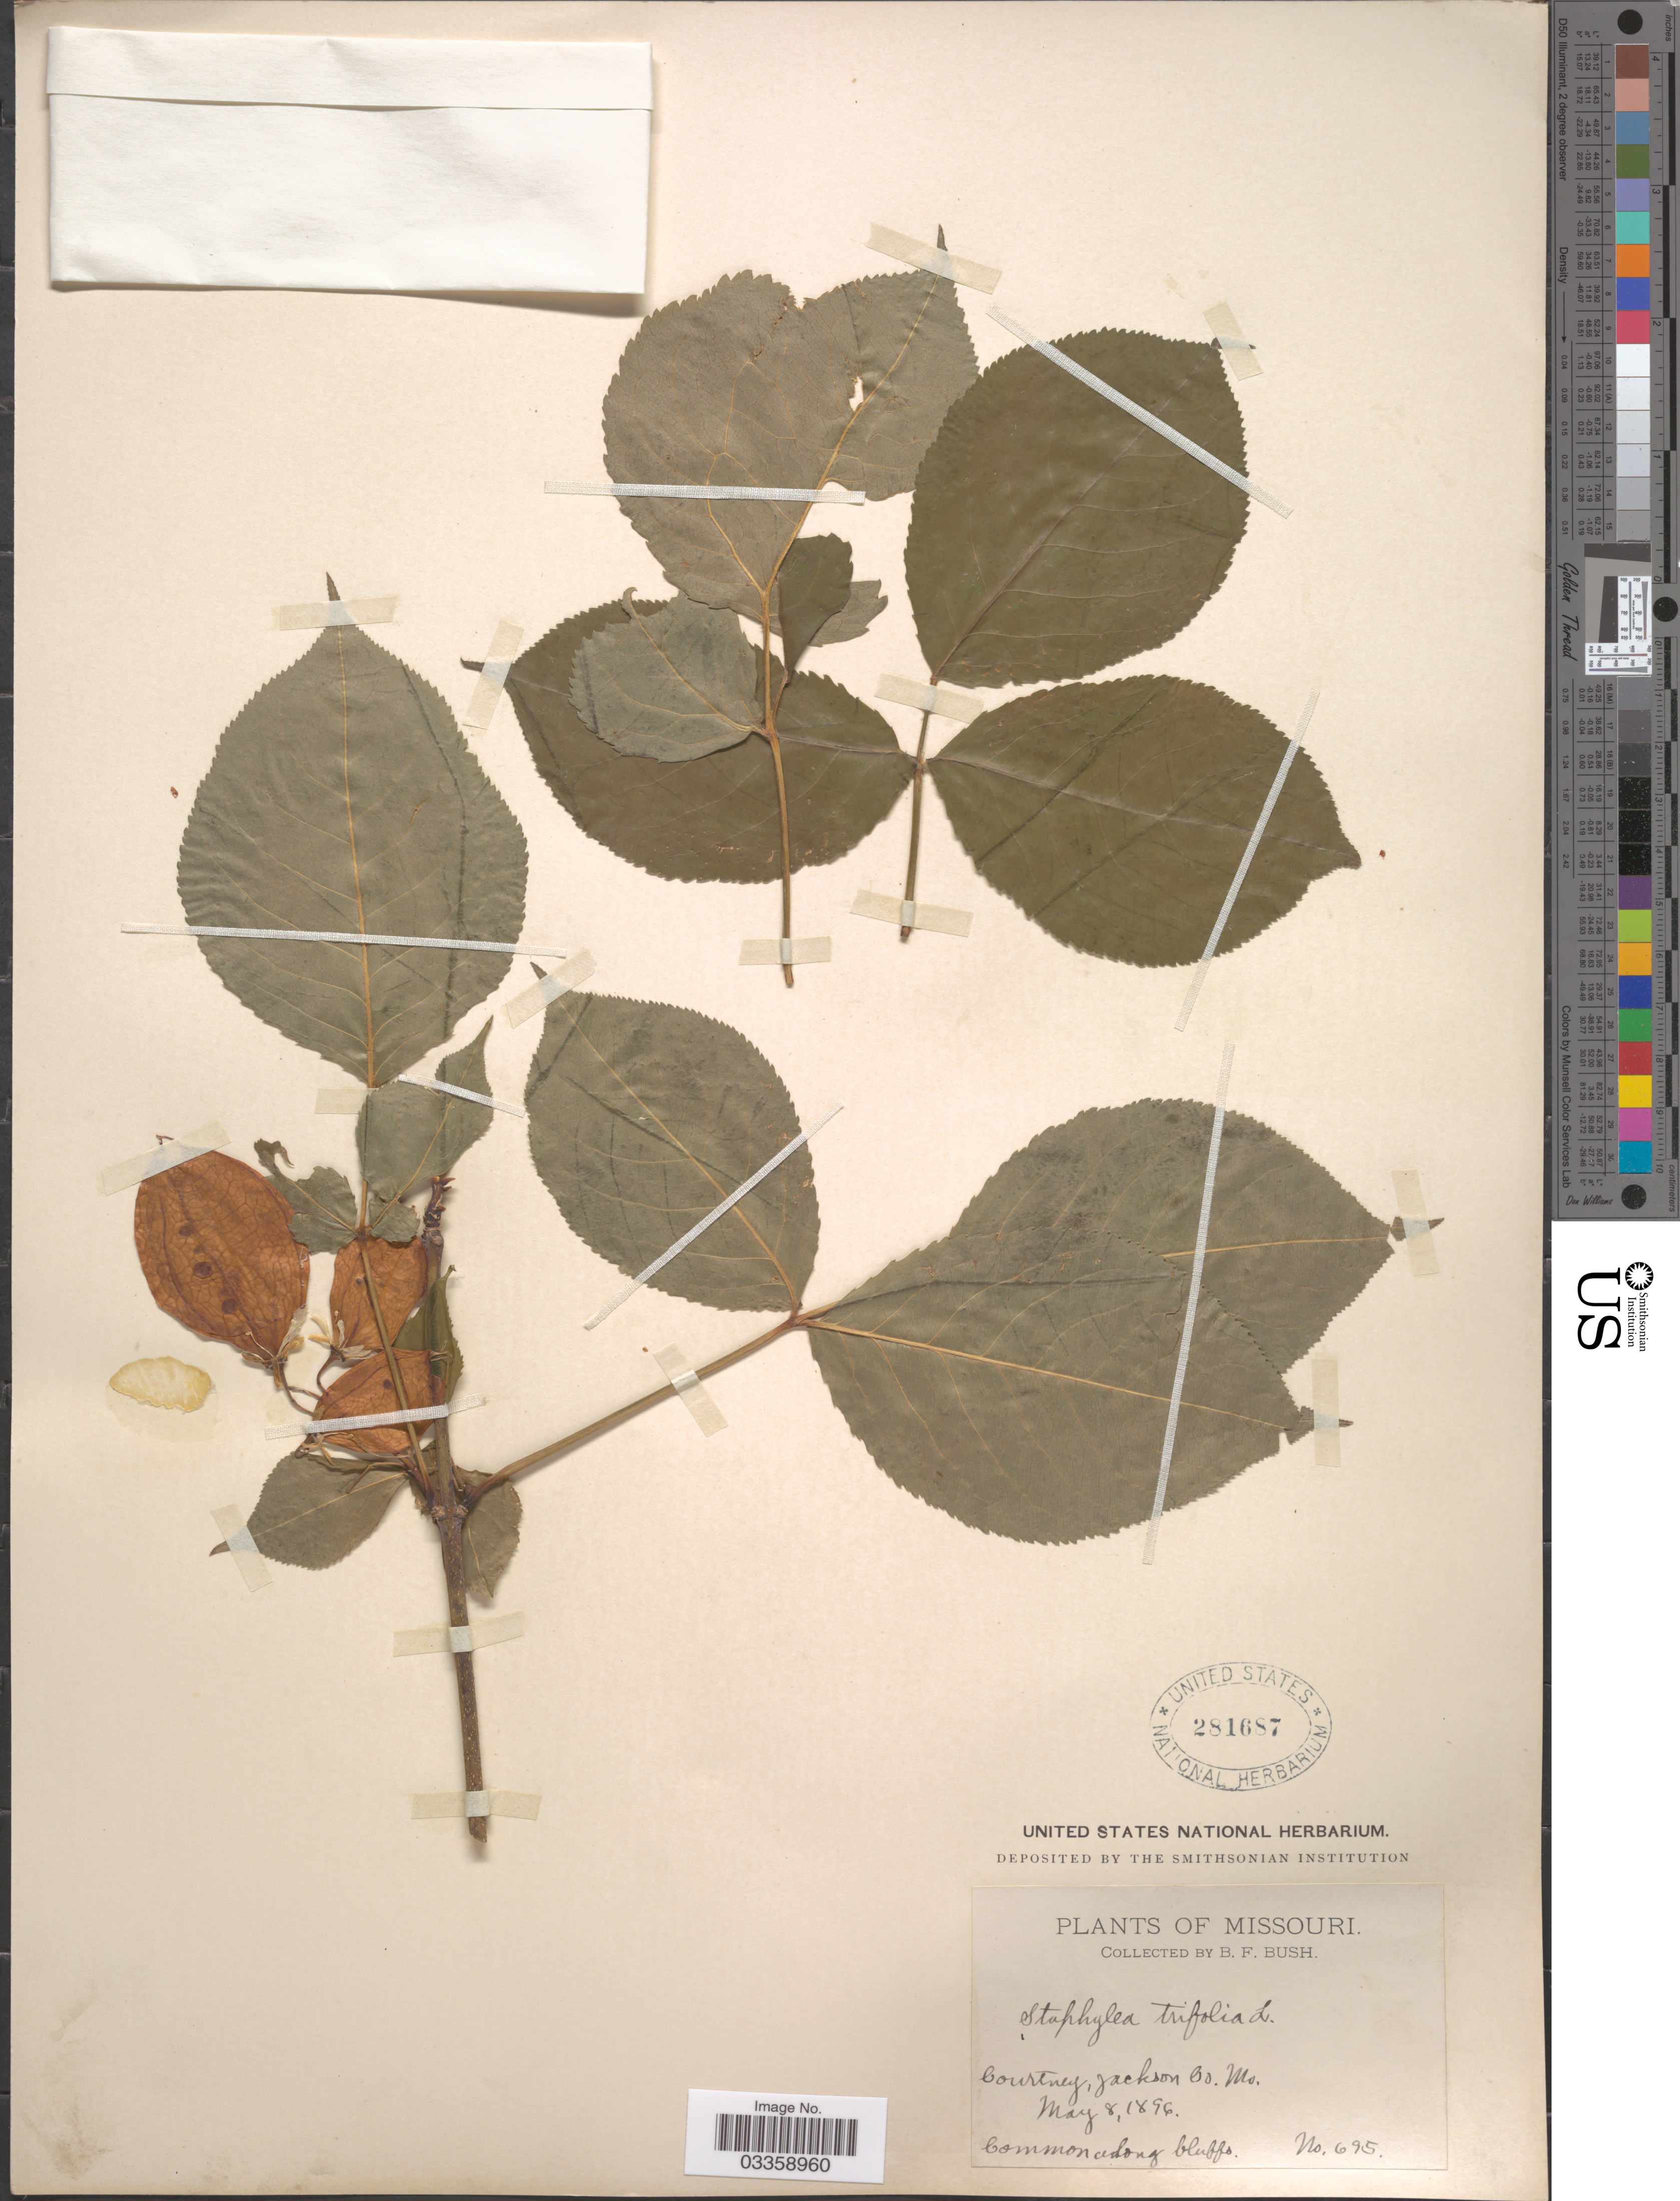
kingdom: Plantae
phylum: Tracheophyta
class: Magnoliopsida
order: Crossosomatales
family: Staphyleaceae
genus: Staphylea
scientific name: Staphylea trifolia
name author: L.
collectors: B. F. Bush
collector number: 695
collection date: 1896-05-08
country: United States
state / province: Missouri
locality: Courtney, Jackson Co.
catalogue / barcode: US 281687